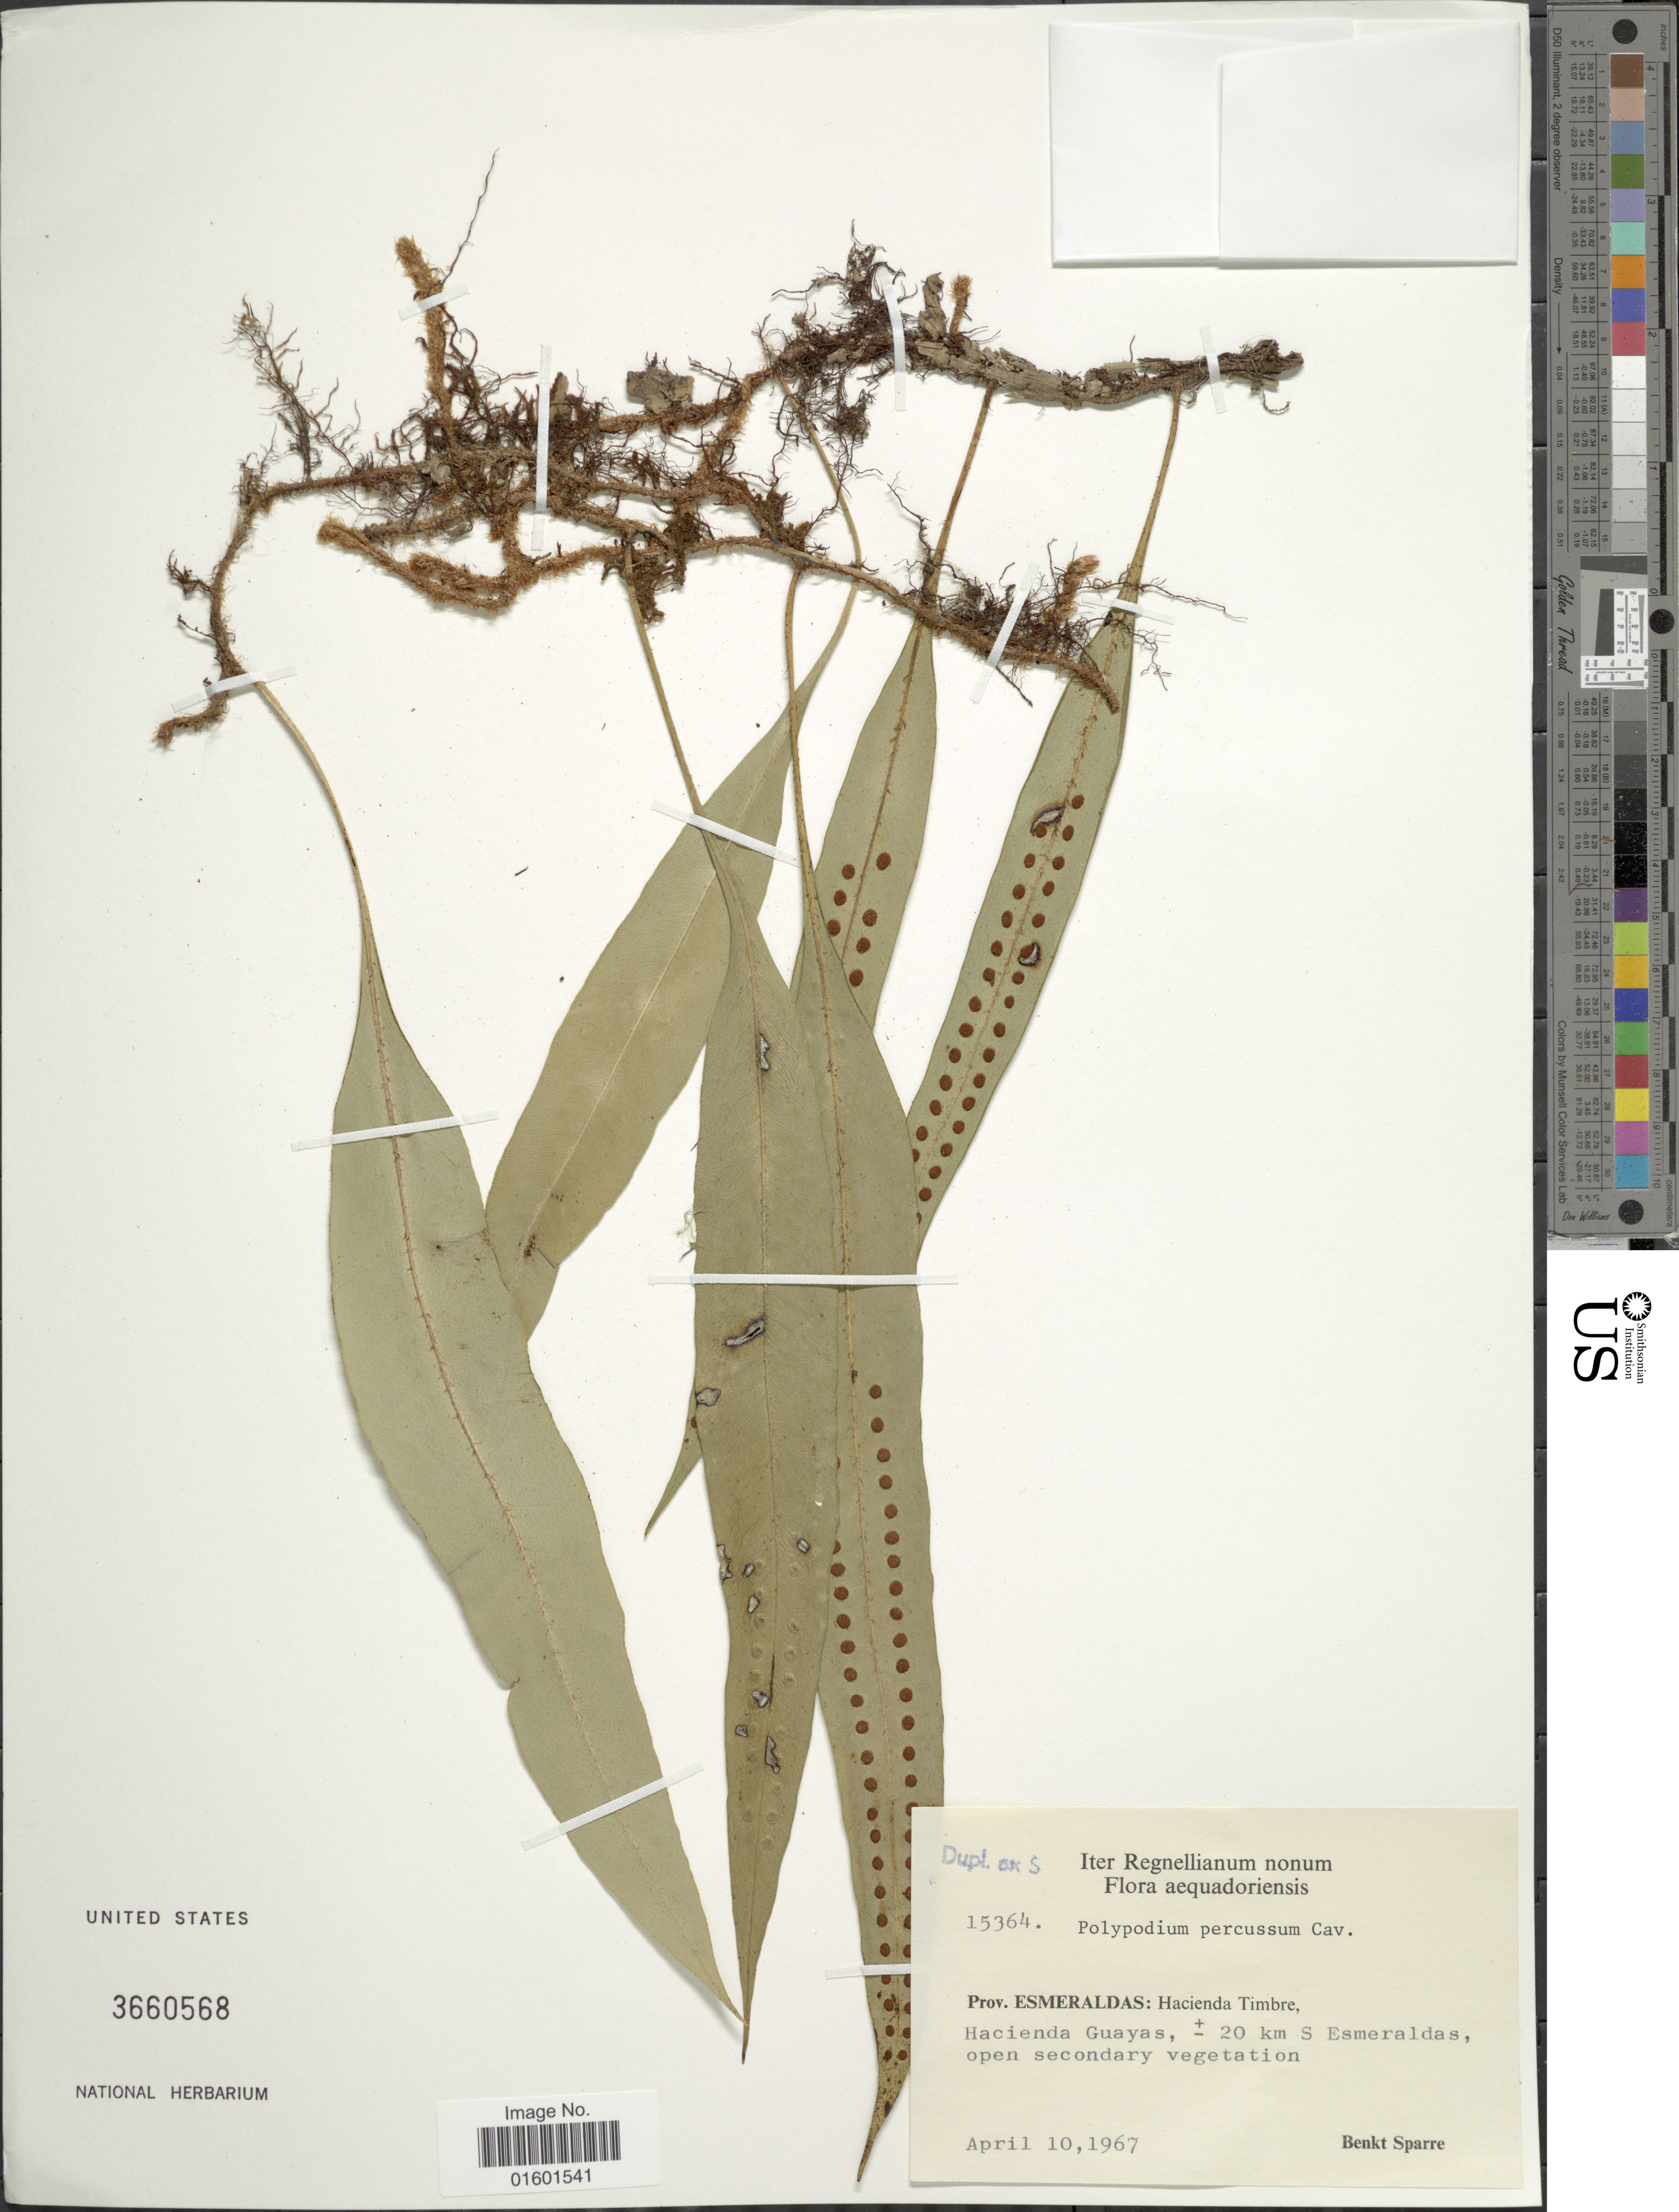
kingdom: Plantae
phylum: Tracheophyta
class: Polypodiopsida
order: Polypodiales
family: Polypodiaceae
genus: Microgramma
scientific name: Microgramma percussa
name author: (Cav.) de la Sota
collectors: B. Sparre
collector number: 15364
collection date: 1967-04-10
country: Ecuador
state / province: Esmeraldas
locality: Hacienda Timbre, Hacienda Guayas, ± 20 km S Esmeraldas, open secondary vegetation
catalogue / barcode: US 3660568